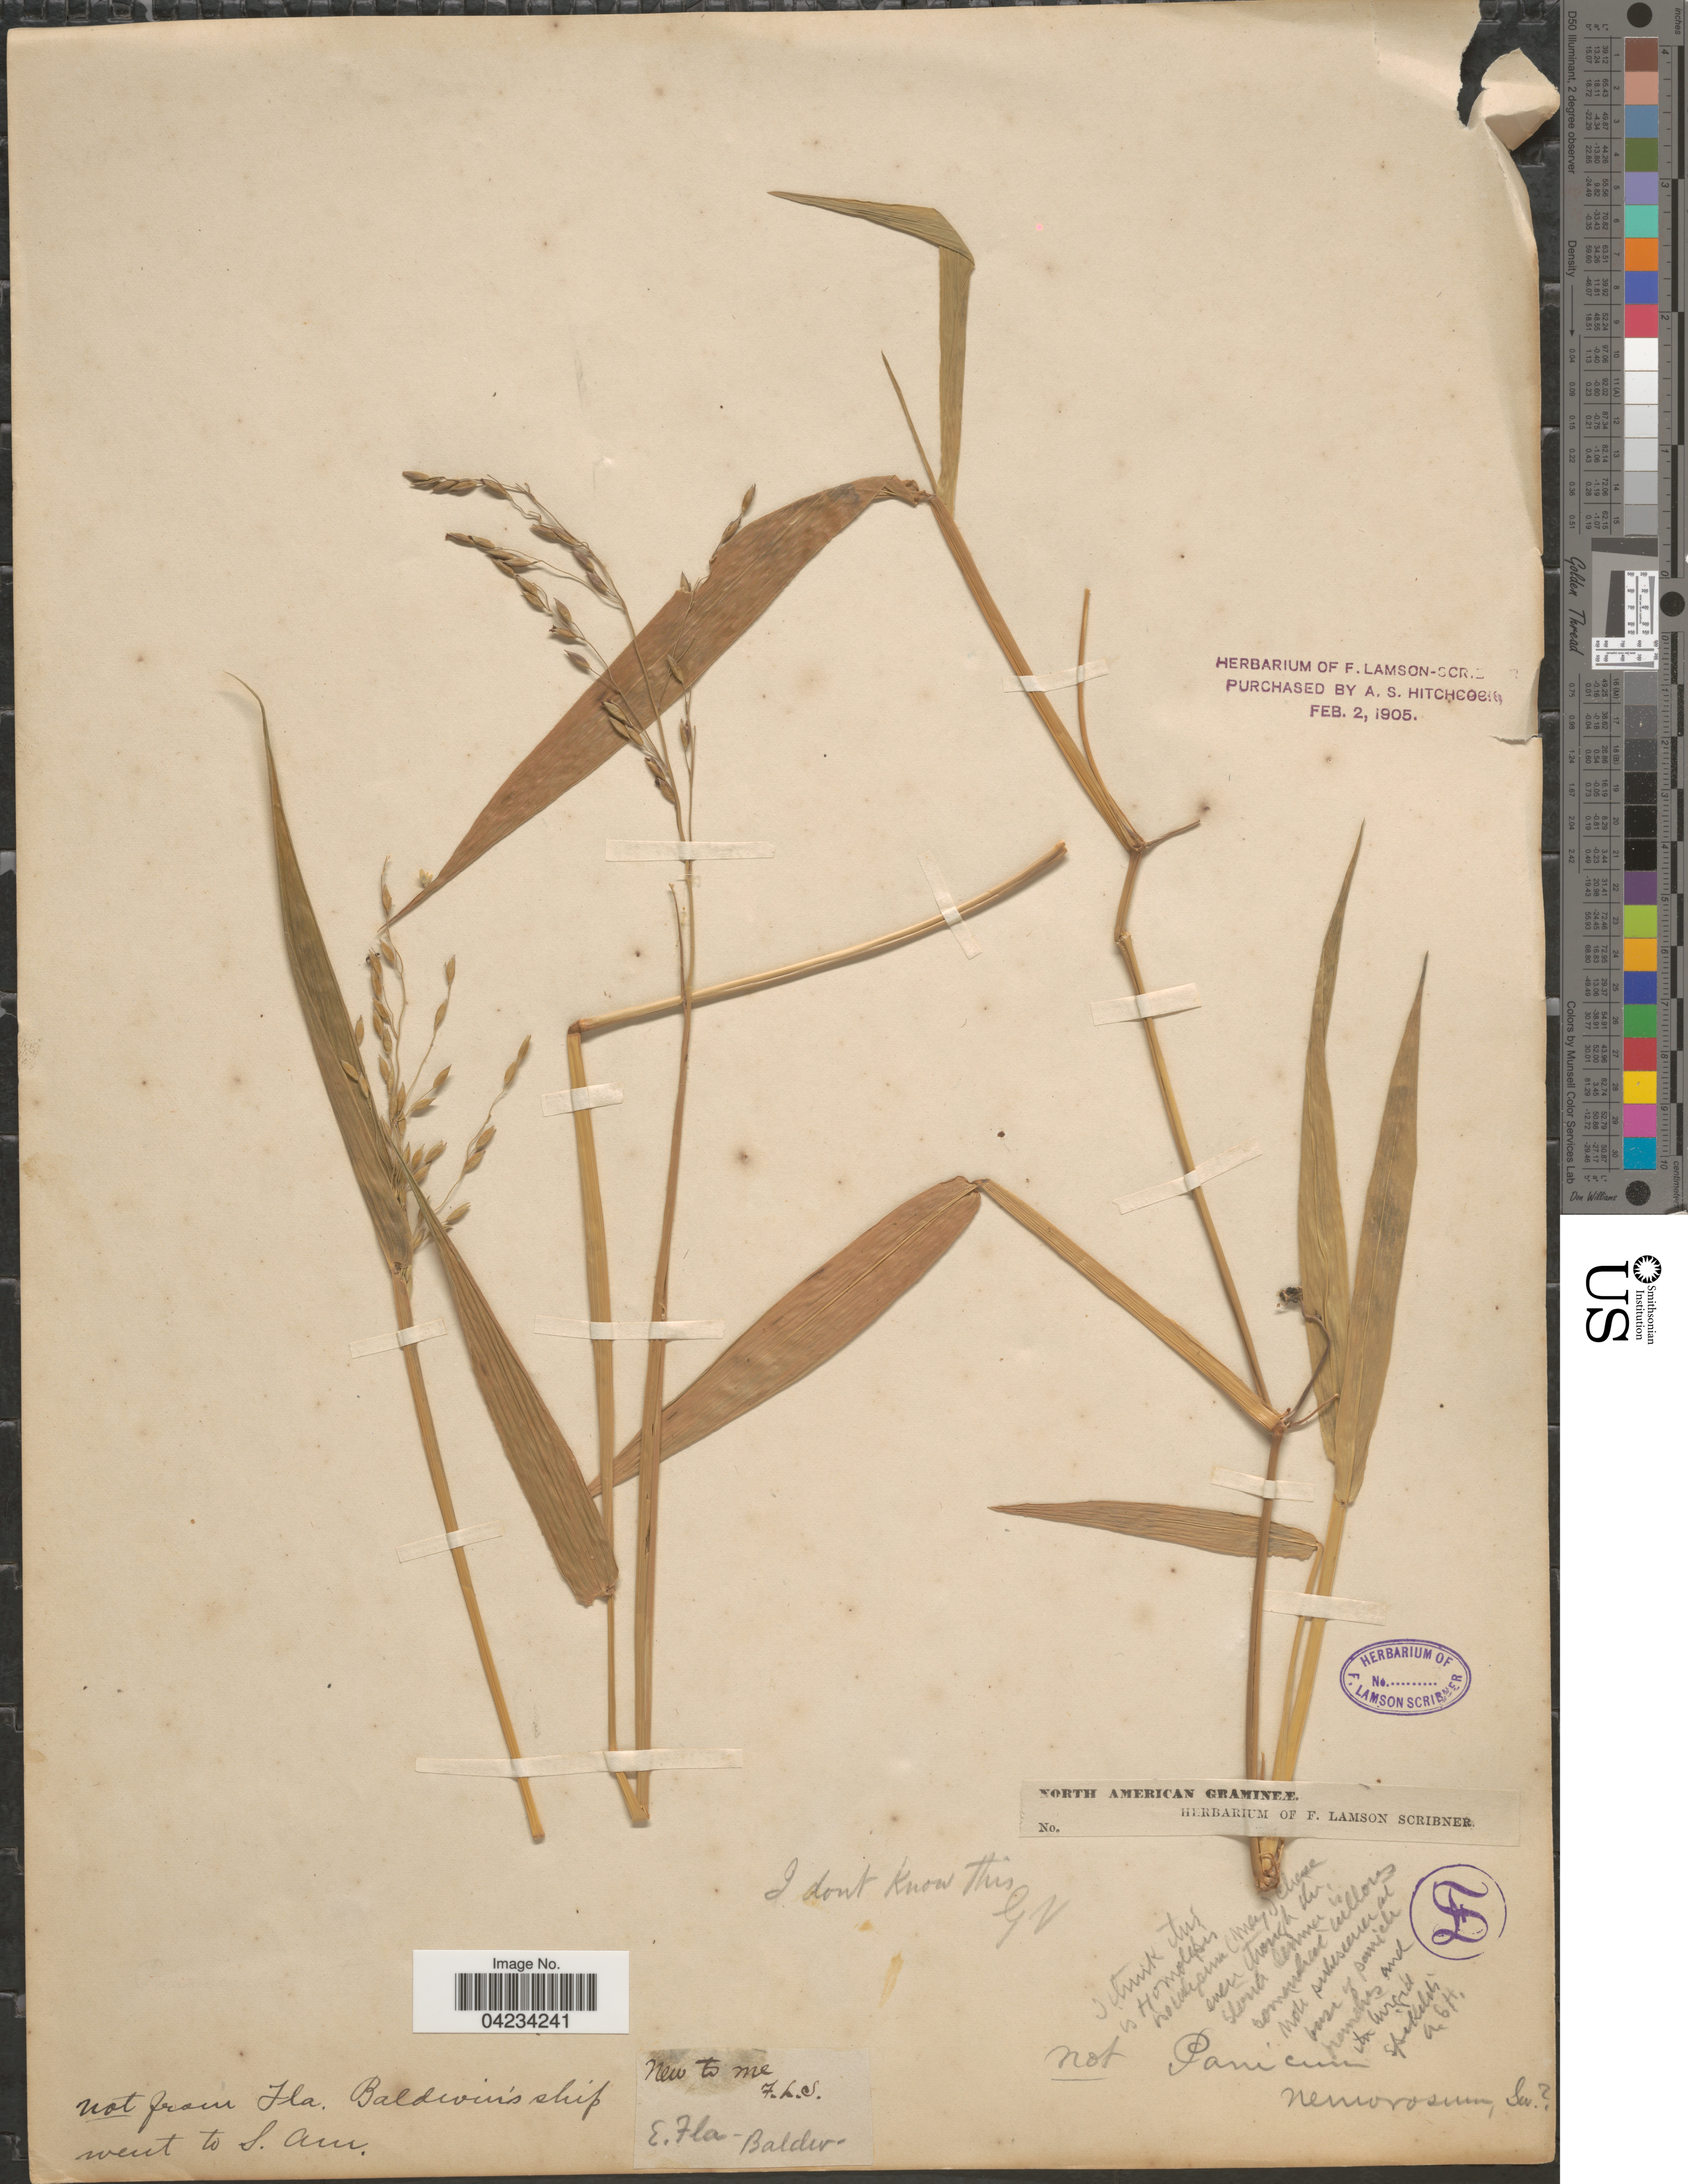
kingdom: Plantae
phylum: Tracheophyta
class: Liliopsida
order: Poales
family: Poaceae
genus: Homolepis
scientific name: Homolepis isocalycia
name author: (G. Mey.) Chase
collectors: -. Baldwin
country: United States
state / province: Florida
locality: E. Fla.